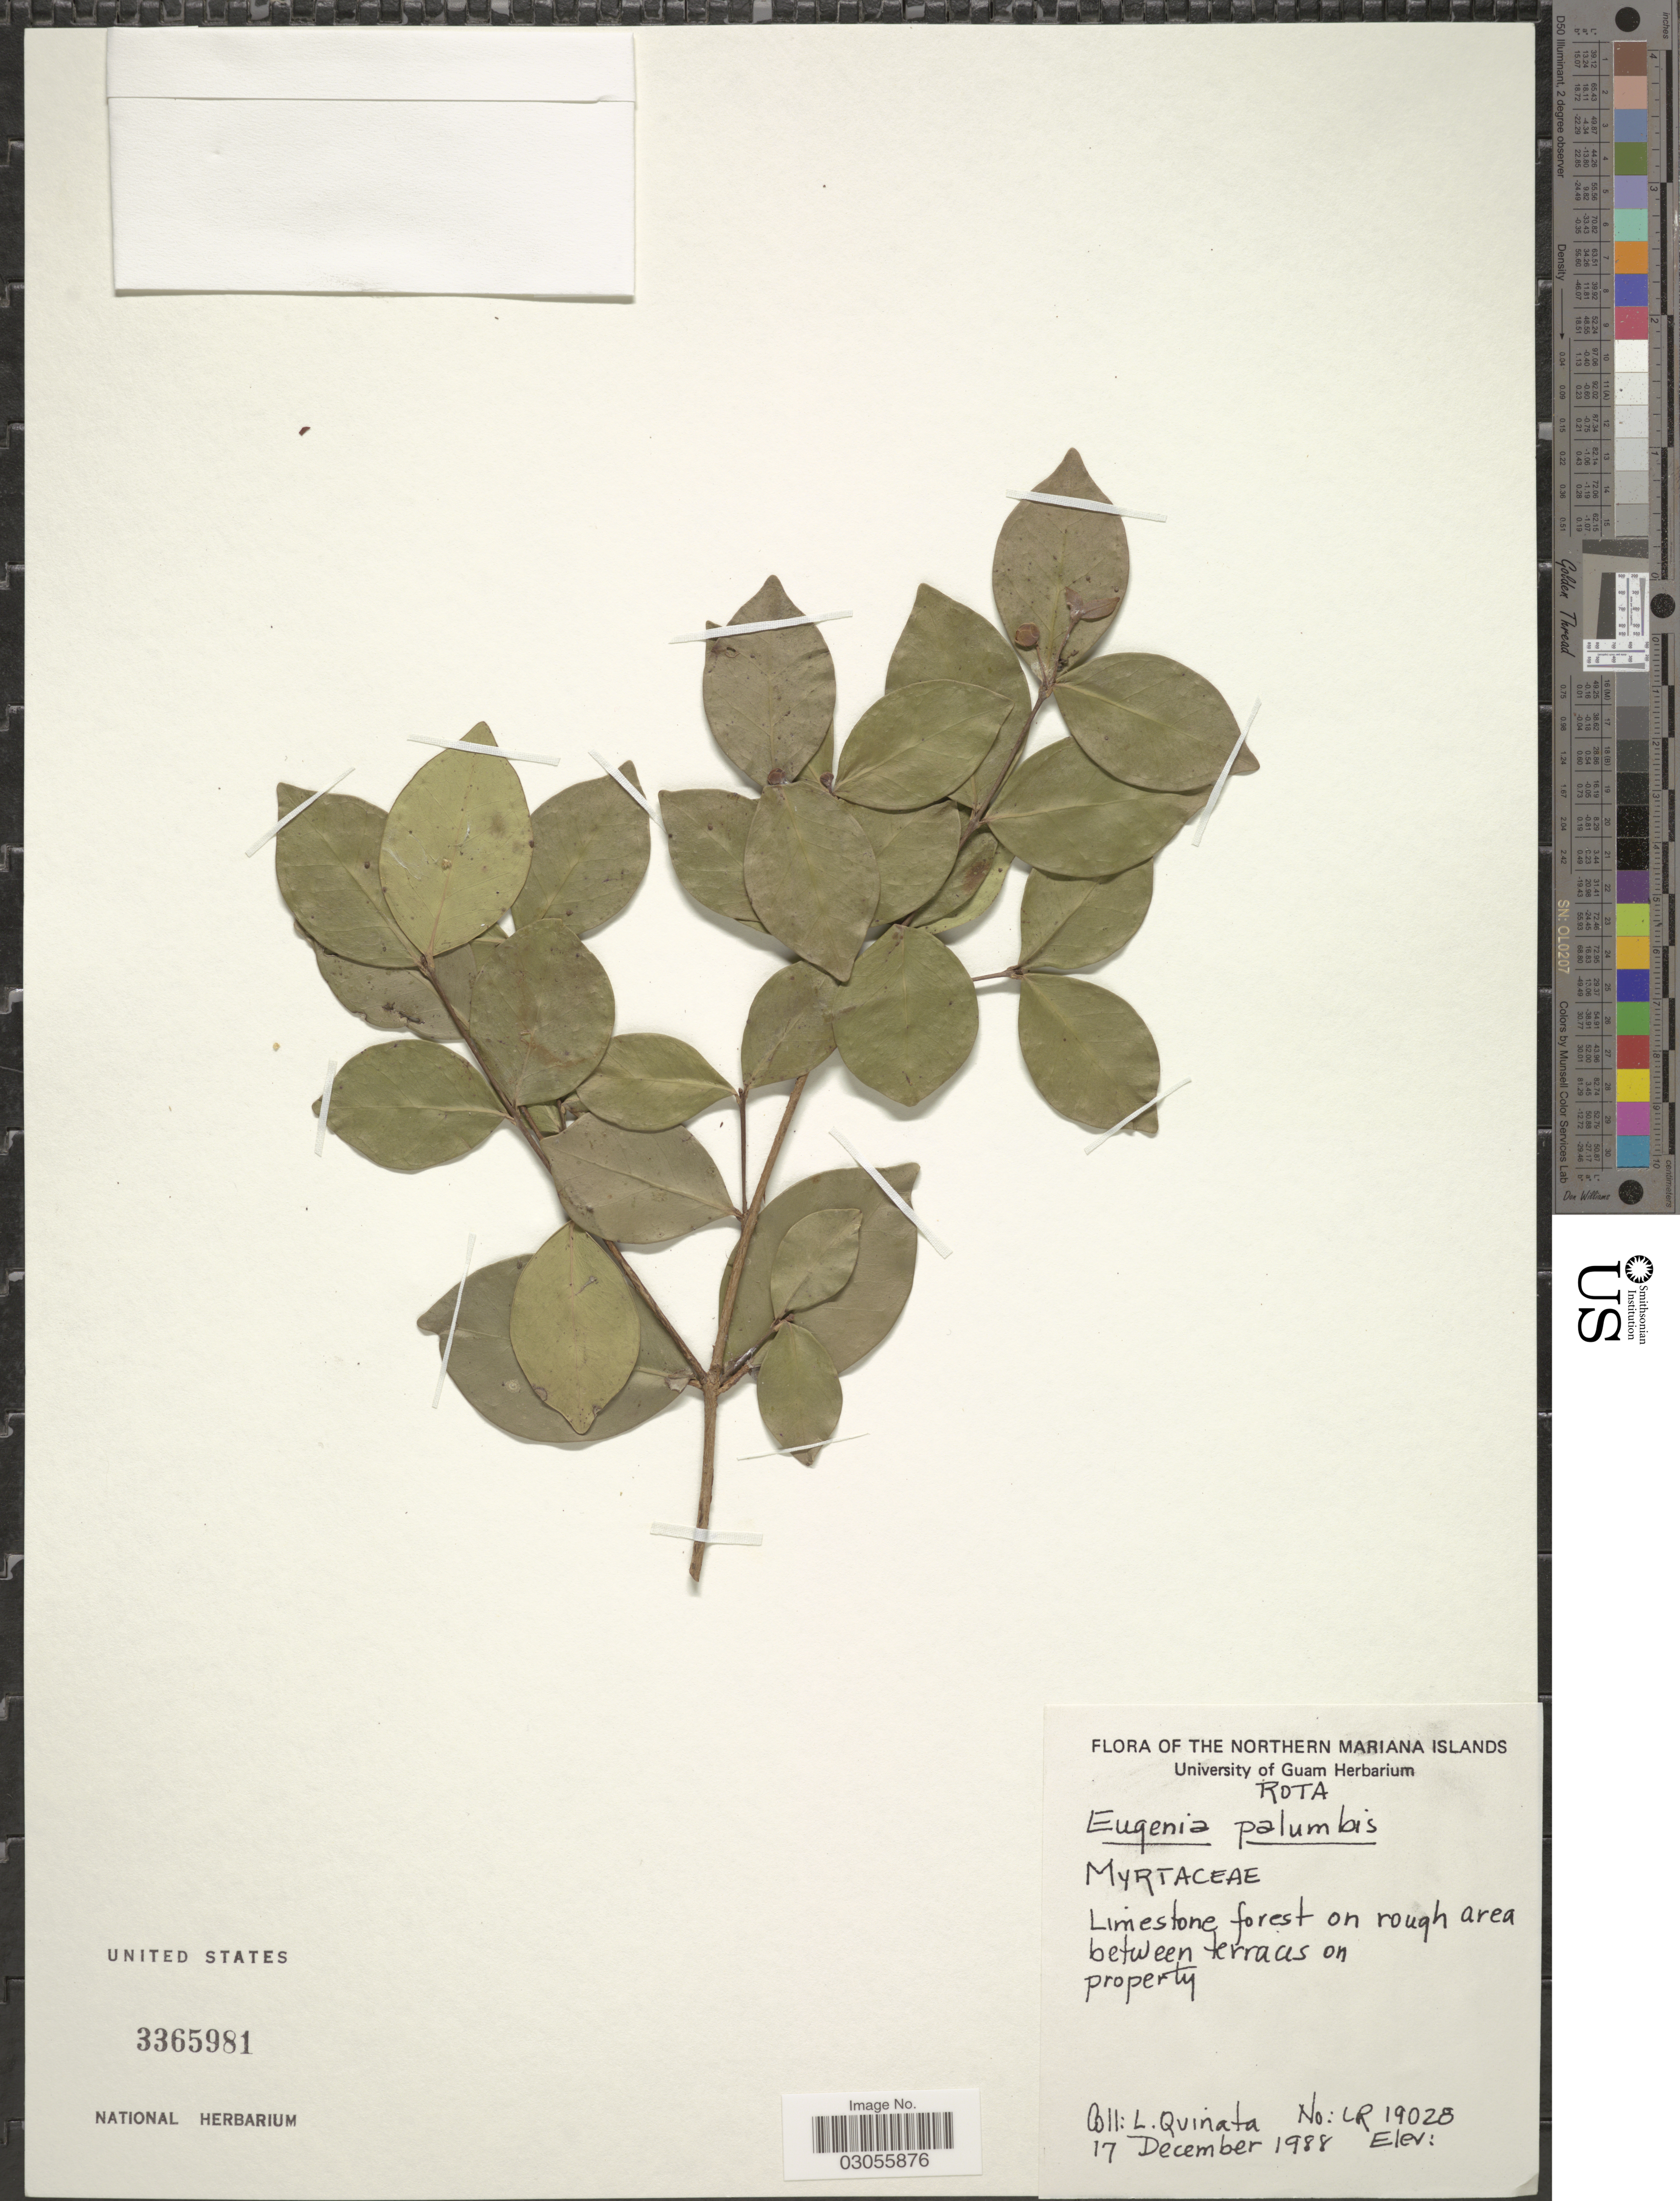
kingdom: Plantae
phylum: Tracheophyta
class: Magnoliopsida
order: Myrtales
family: Myrtaceae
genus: Eugenia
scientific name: Eugenia palumbis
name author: Merr.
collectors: L. Quinata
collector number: LR19028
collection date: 1988-12-17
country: Northern Mariana Islands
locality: Rota. Limestone forest on rough area between terraces on property.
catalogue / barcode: US 3365981